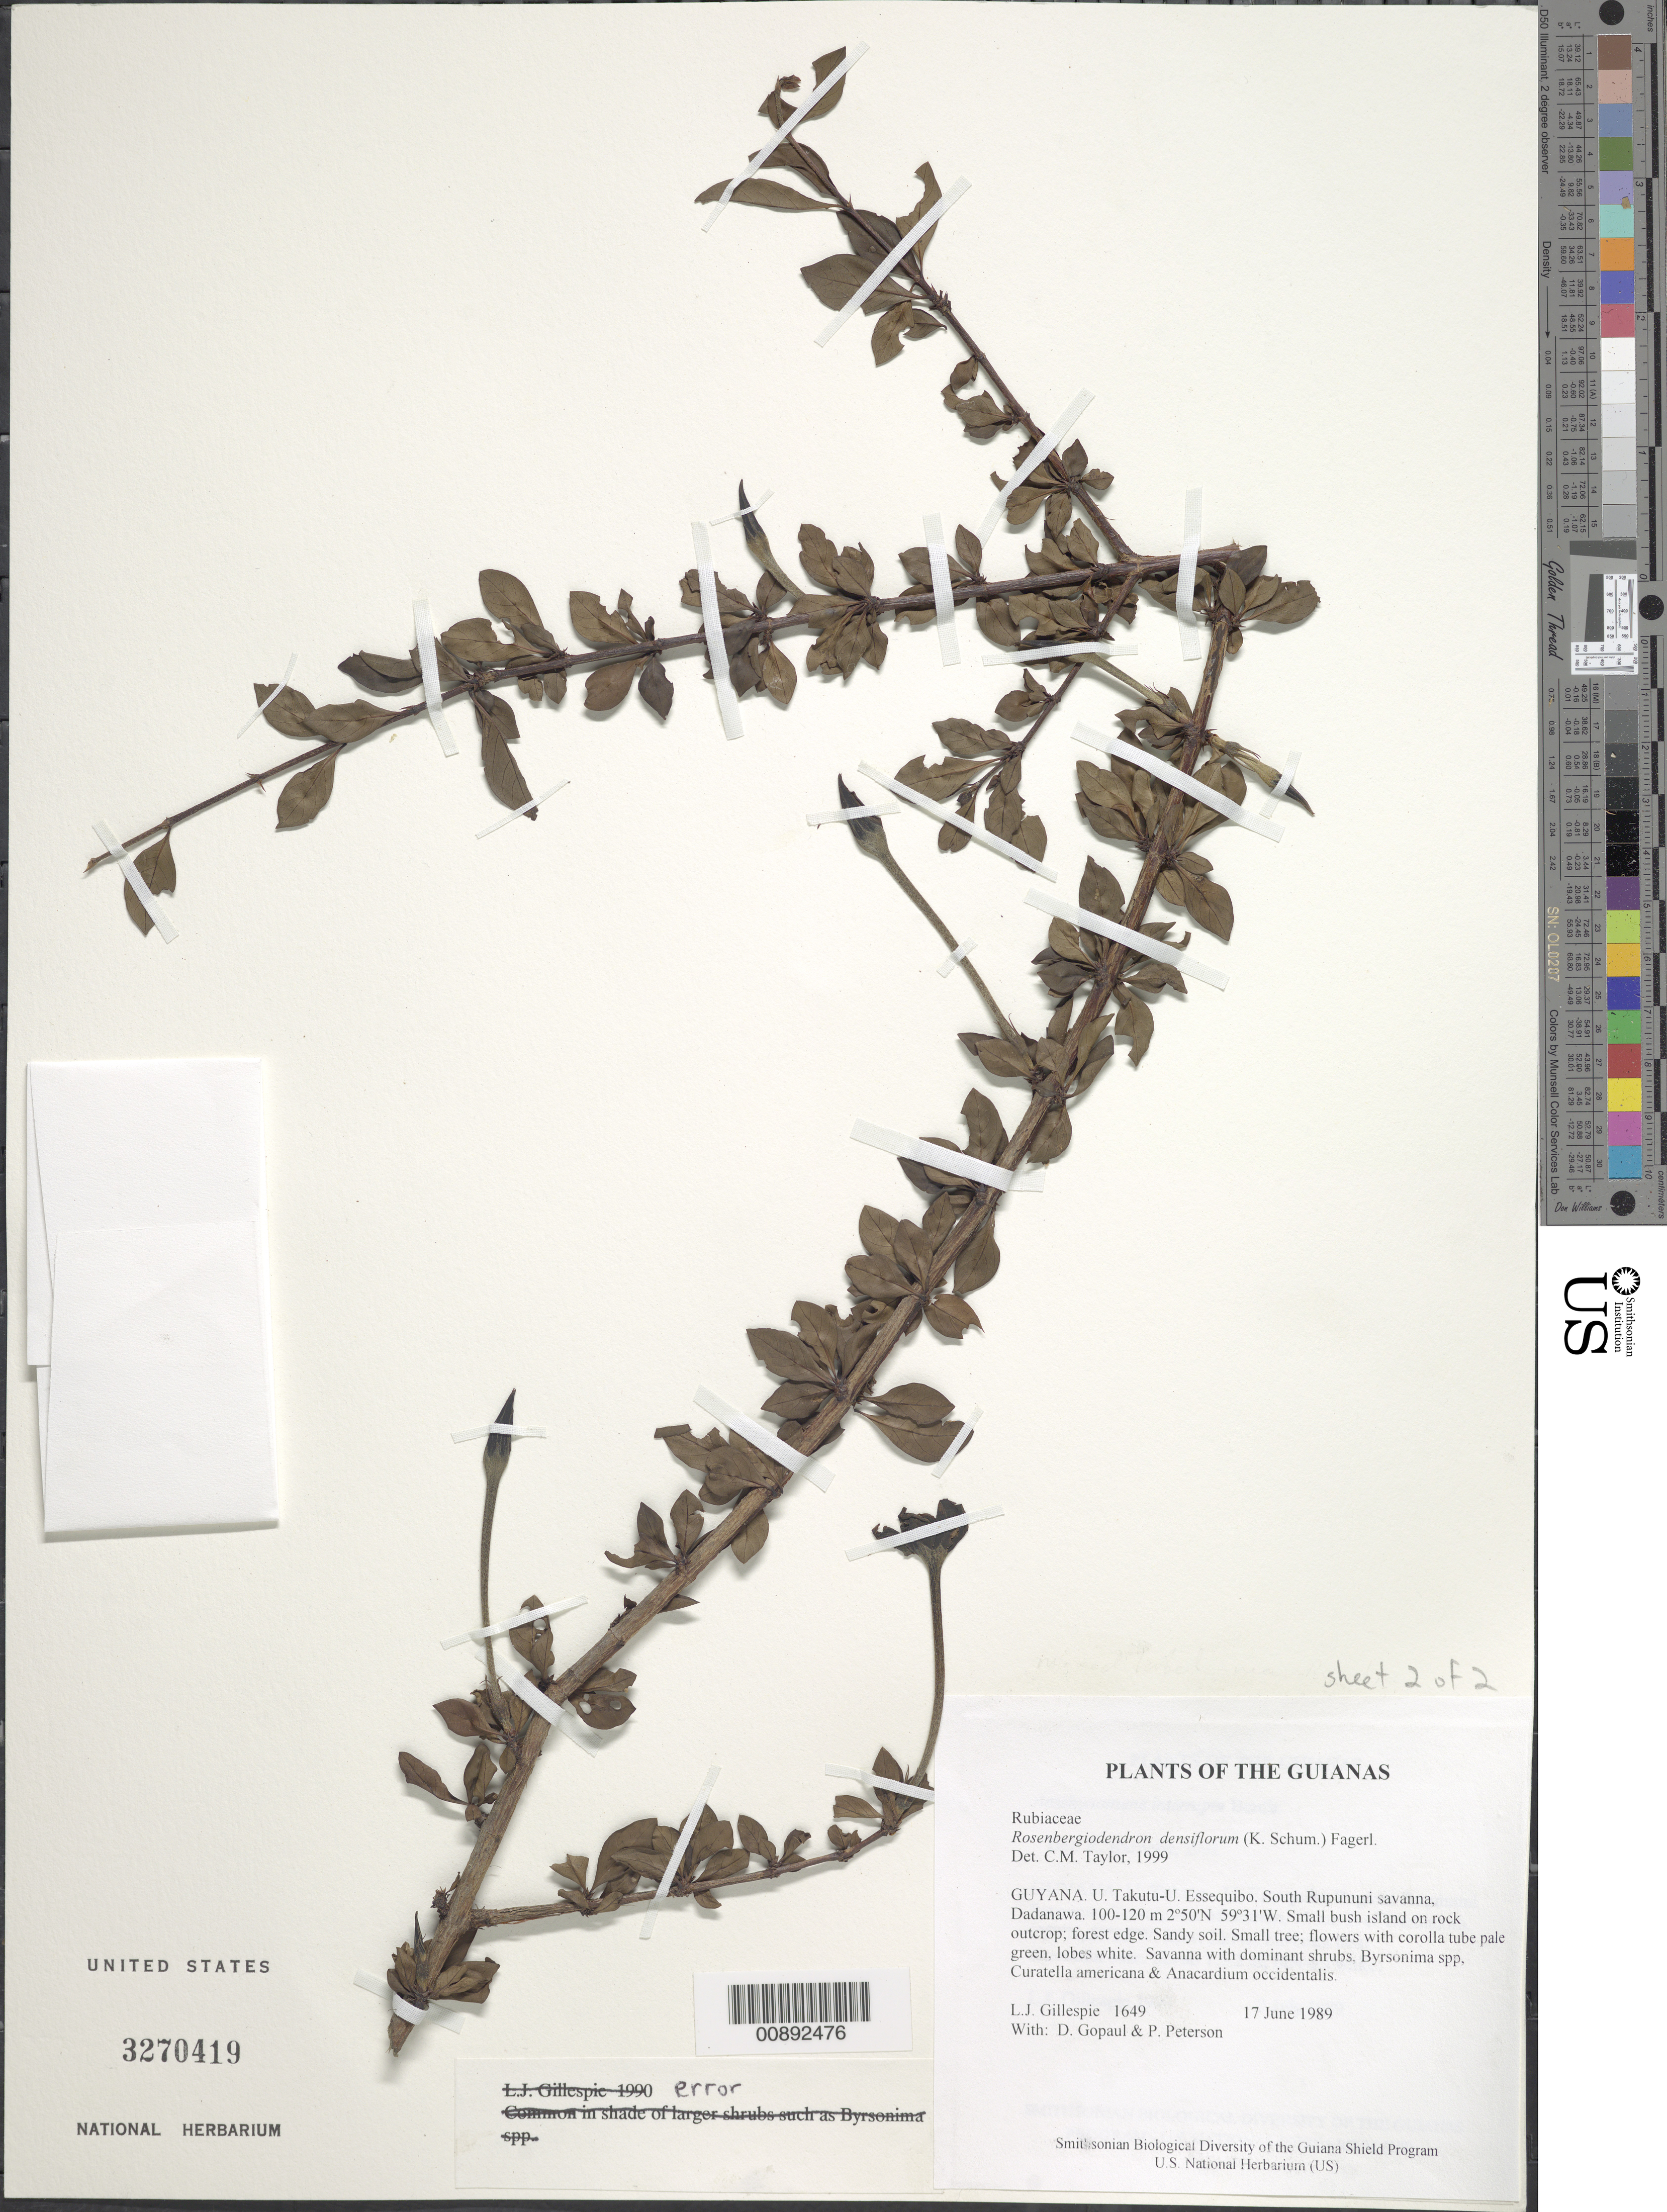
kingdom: Plantae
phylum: Tracheophyta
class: Magnoliopsida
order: Gentianales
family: Rubiaceae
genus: Rosenbergiodendron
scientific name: Rosenbergiodendron densiflorum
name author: (K. Schum.) Fagerl.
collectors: L. J. Gillespie, D. Gopaul & P. M. Peterson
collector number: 1649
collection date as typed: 17 June 1989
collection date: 1989-06-17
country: Guyana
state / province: U. Takutu-U. Essequibo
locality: South Rupununi savanna, Dadanawa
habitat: Small bush island on rock outcrop; forest edge. Sandy soil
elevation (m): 100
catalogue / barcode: US 3270419